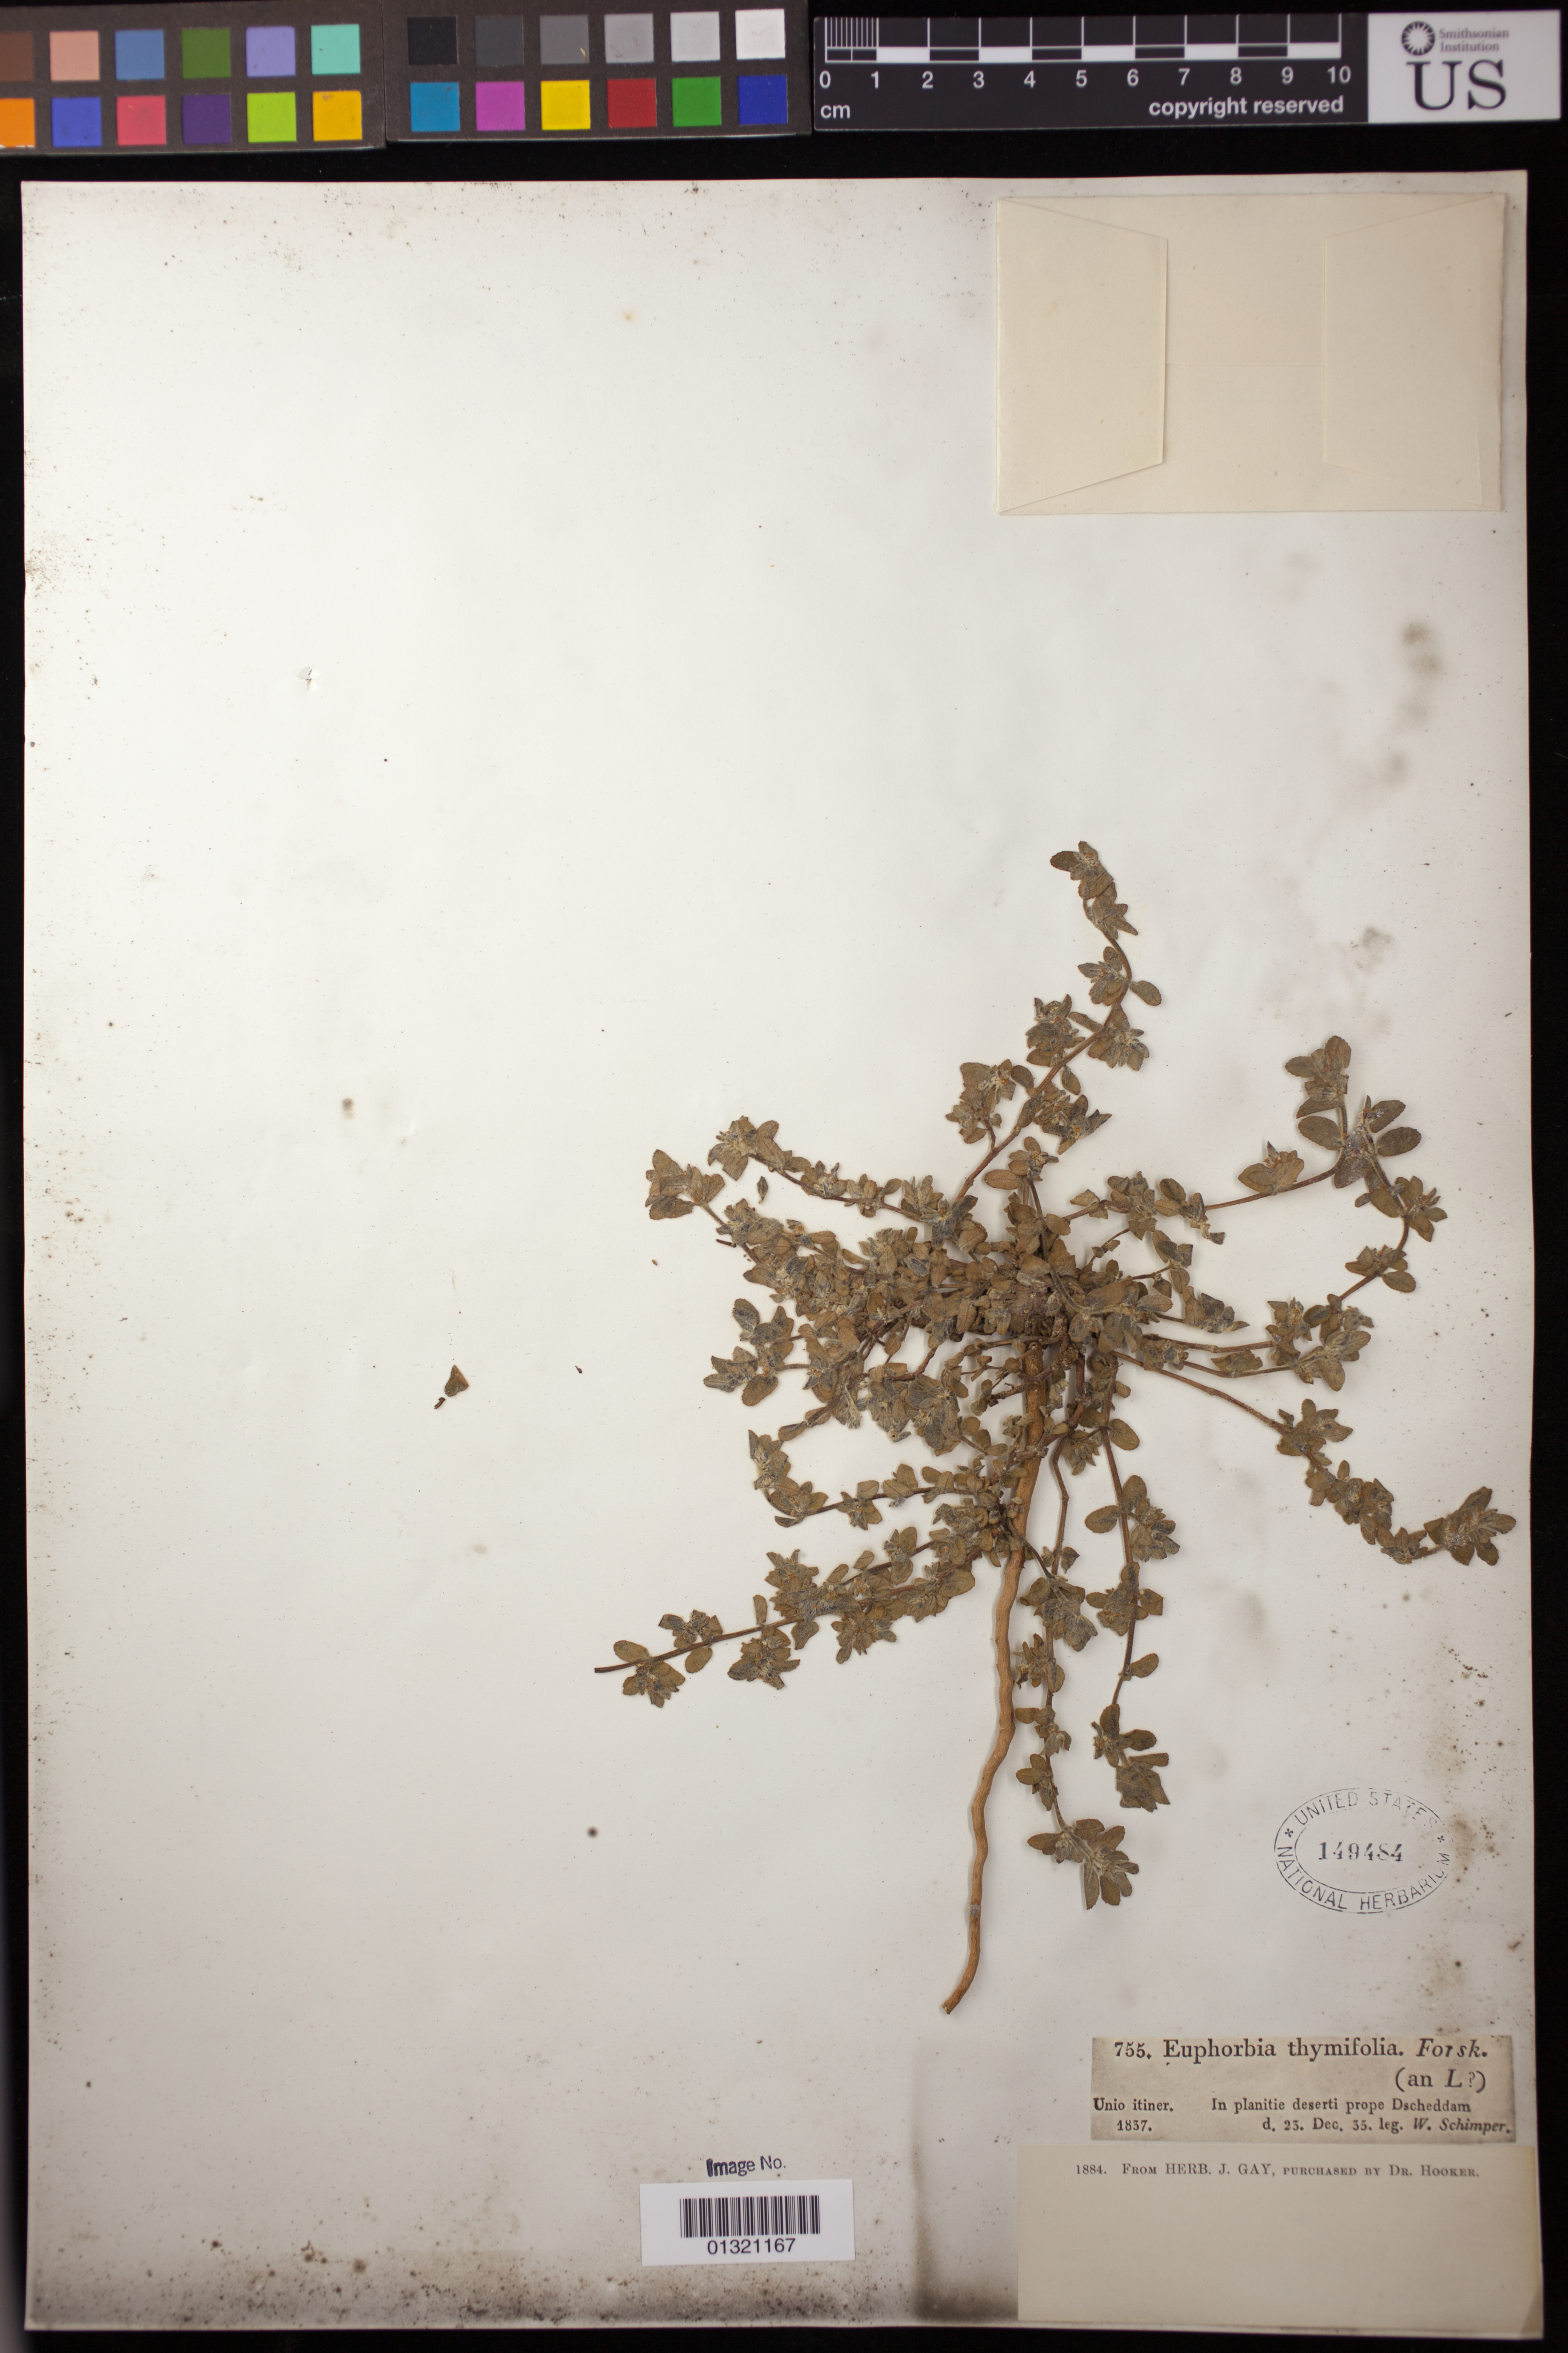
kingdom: Plantae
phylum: Tracheophyta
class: Magnoliopsida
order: Malpighiales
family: Euphorbiaceae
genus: Euphorbia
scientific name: Euphorbia thymifolia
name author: L.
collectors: W. Schimper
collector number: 755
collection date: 1835-12-23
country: Saudi Arabia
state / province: Makkah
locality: In planitie deserti prope Dscheddam [Dschidda = Jeddah]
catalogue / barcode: US 149484